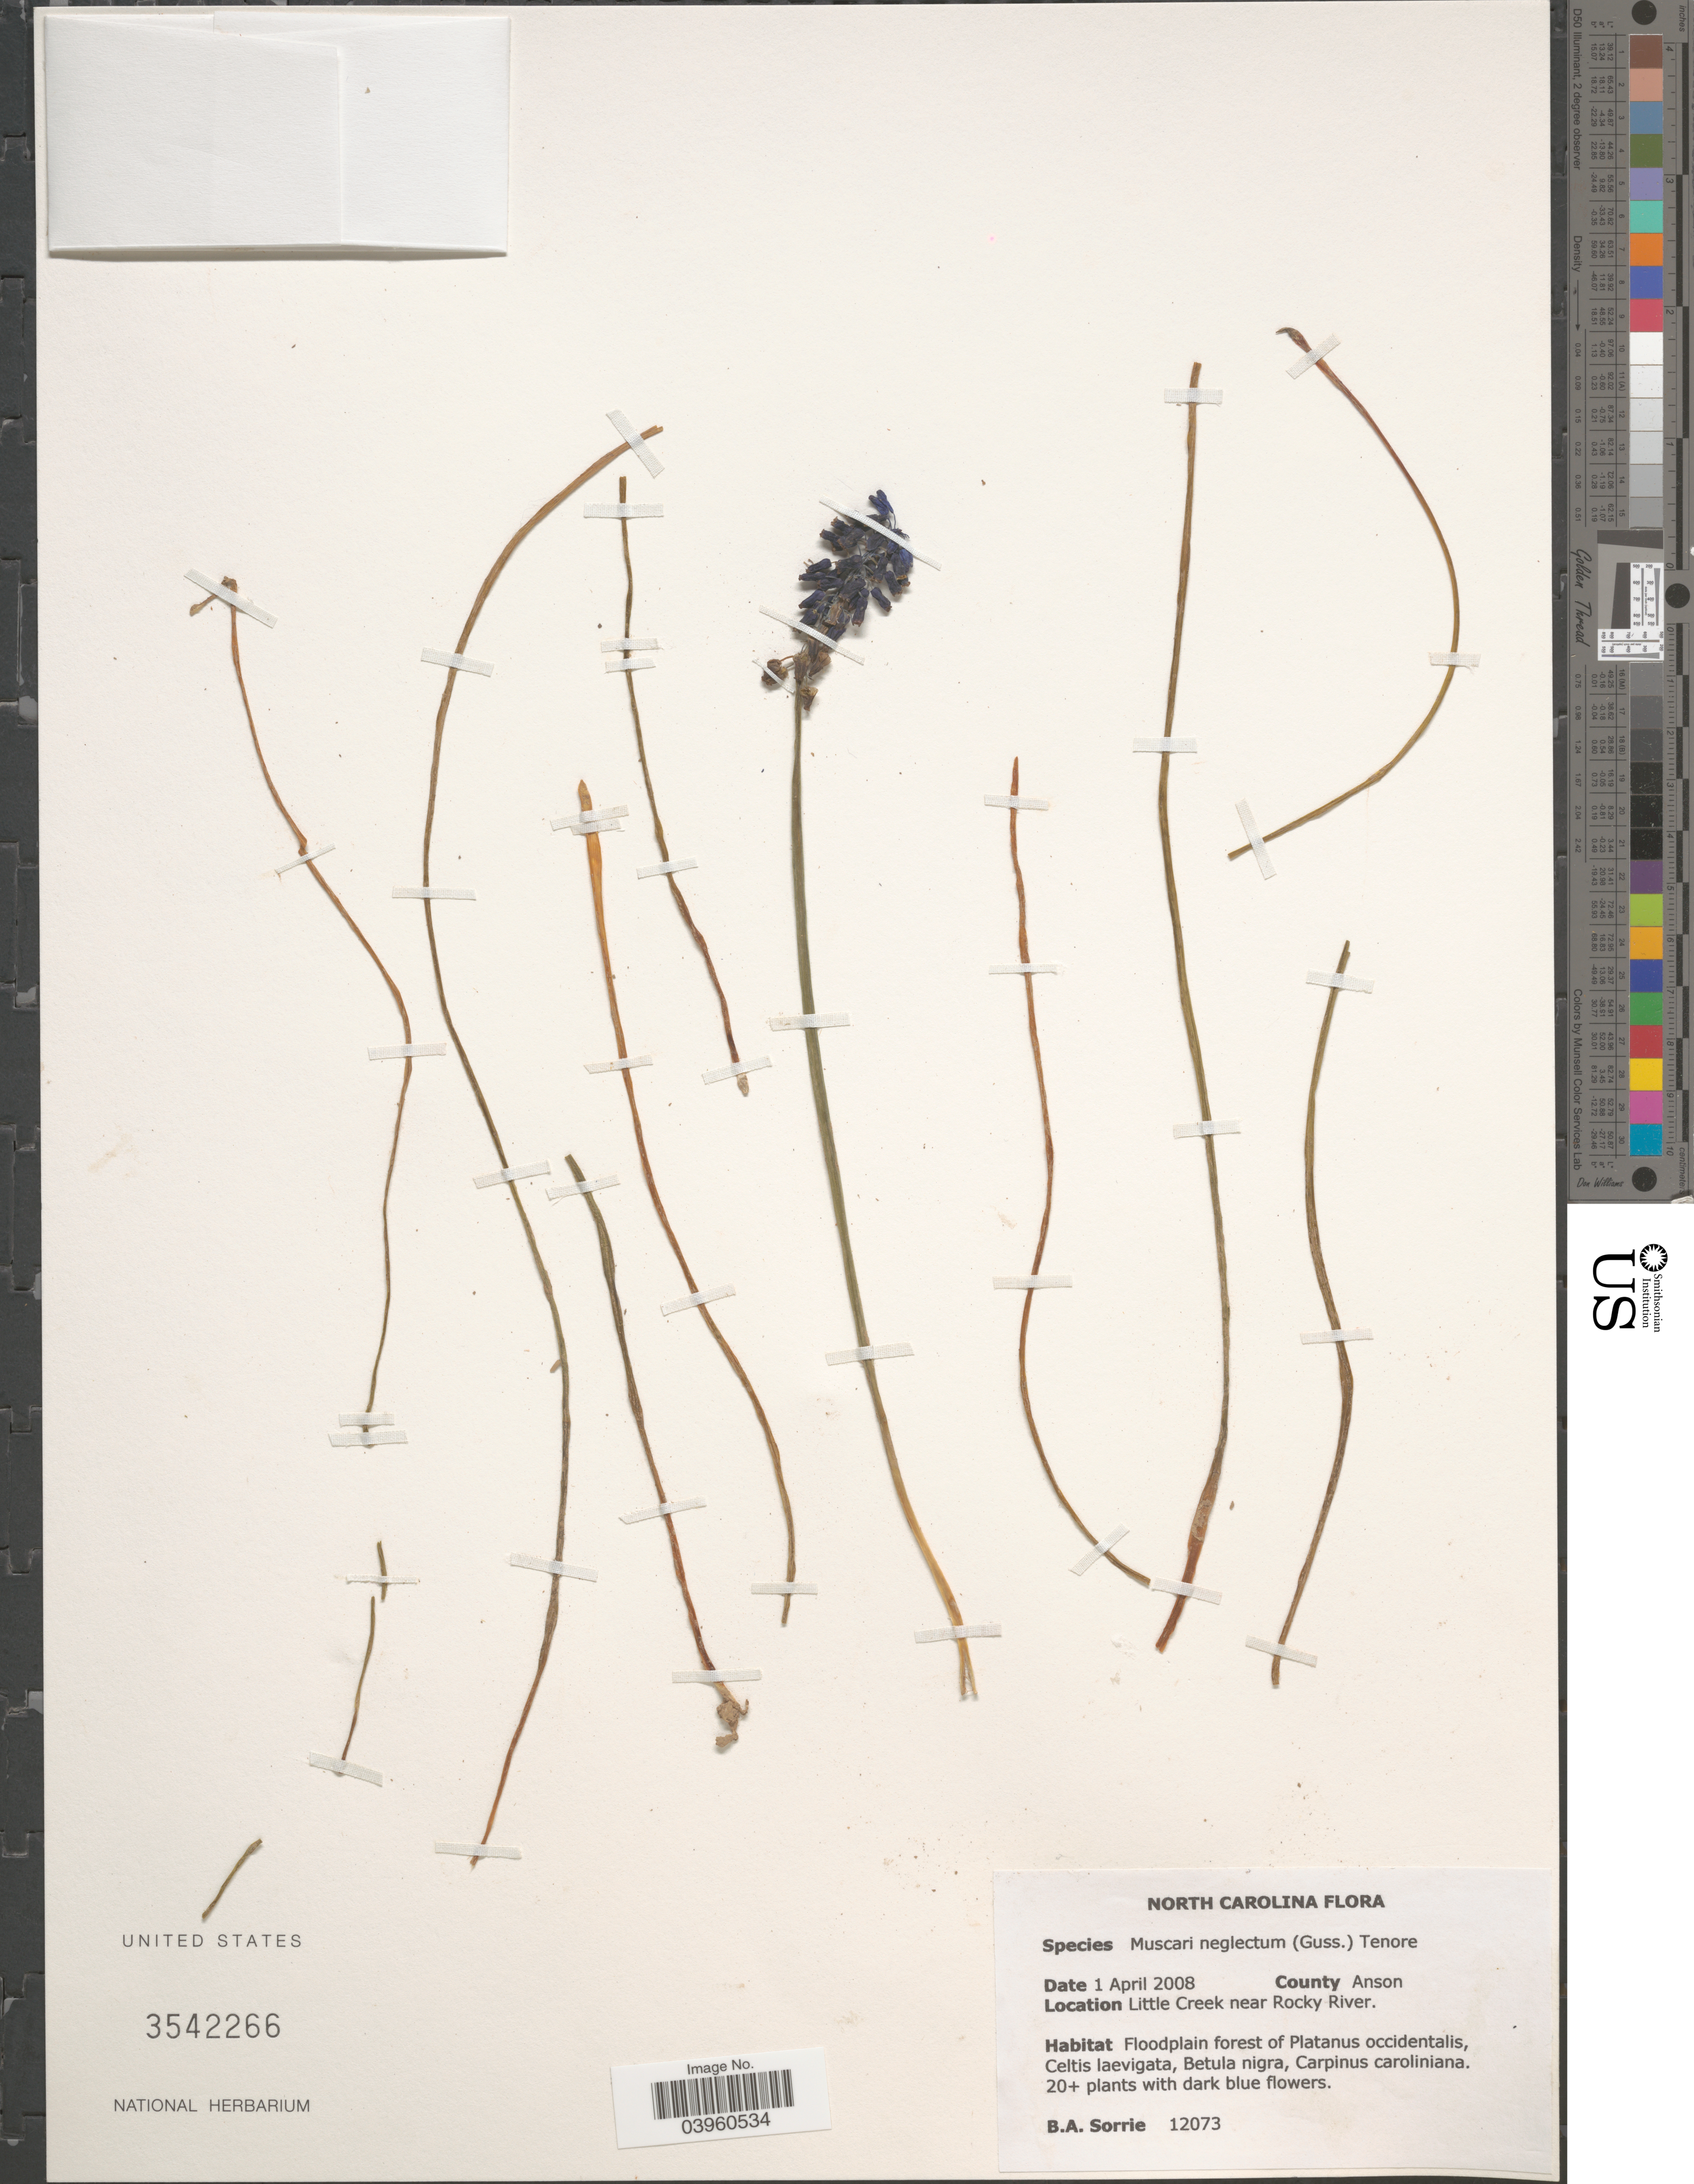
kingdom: Plantae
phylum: Tracheophyta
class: Liliopsida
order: Asparagales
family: Asparagaceae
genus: Muscari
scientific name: Muscari racemosum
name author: (L.) Mill.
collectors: B. Sorrie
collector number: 12073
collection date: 2008-04-01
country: United States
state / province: North Carolina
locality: County Anson. Little Creek near Rocky River.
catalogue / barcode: US 3542266